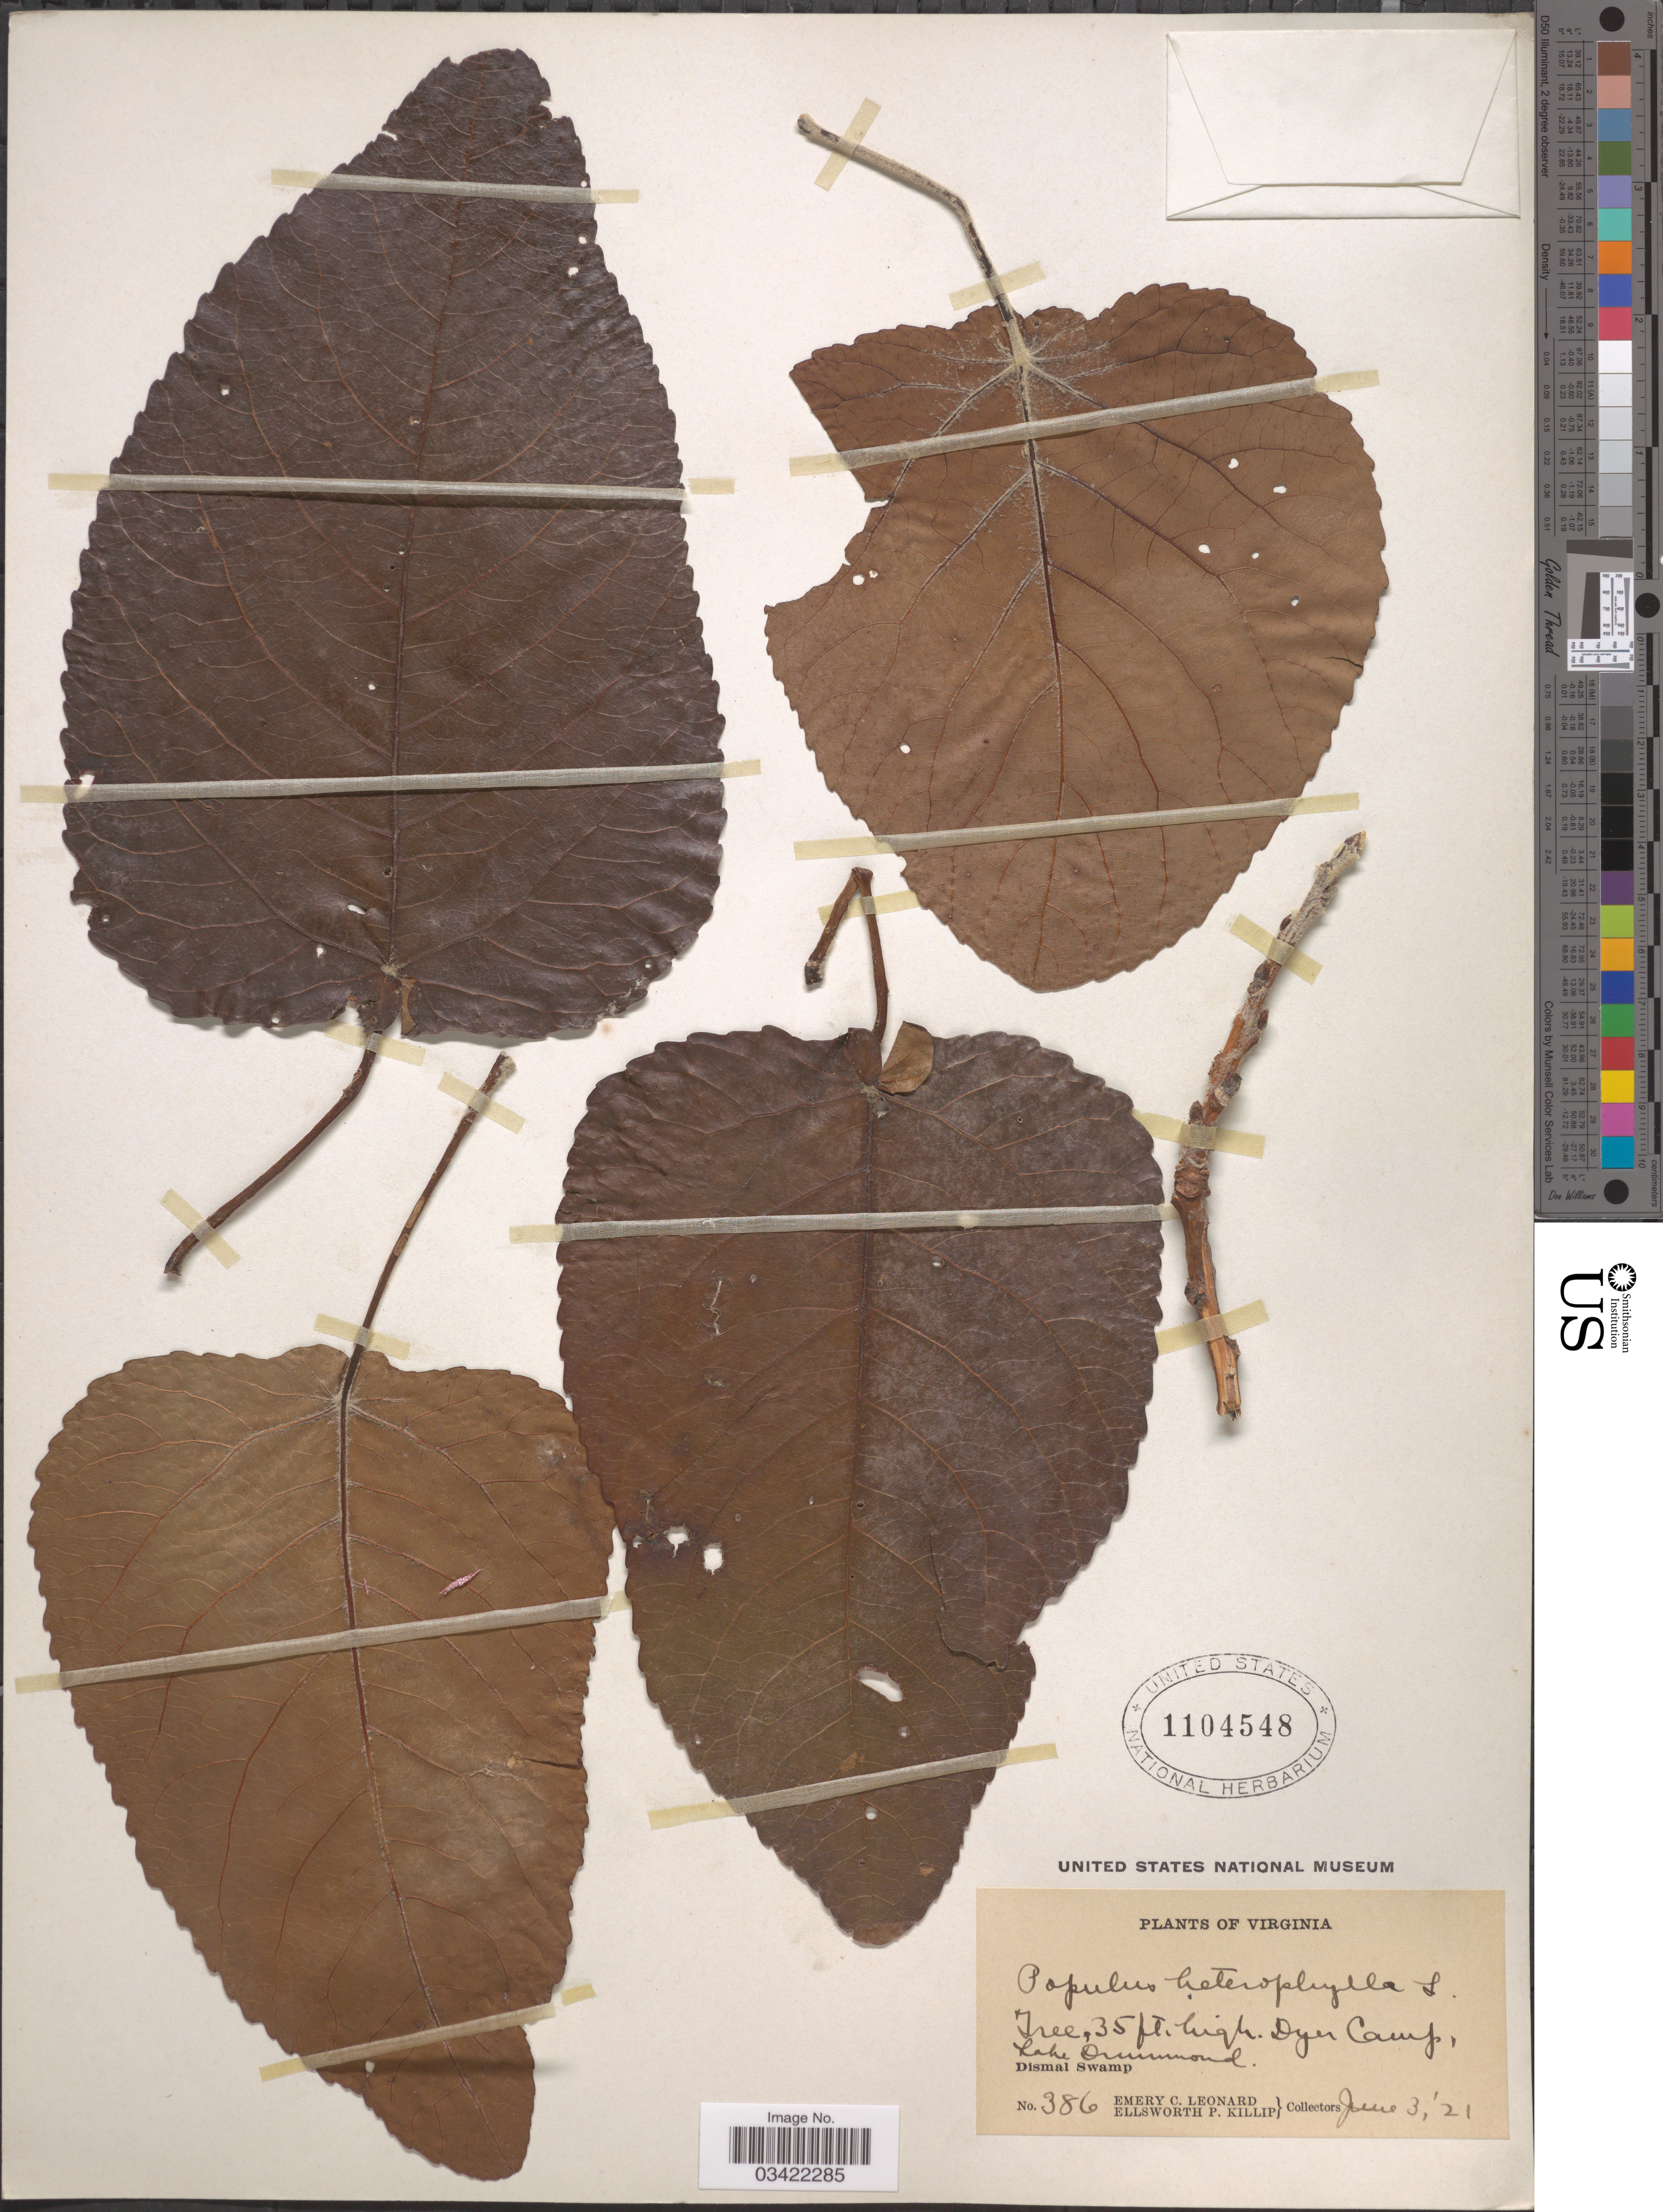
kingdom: Plantae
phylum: Tracheophyta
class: Magnoliopsida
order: Malpighiales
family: Salicaceae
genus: Populus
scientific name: Populus heterophylla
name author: L.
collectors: E. C. Leonard & E. P. Killip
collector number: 386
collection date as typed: Transcribed d/m/y: 3/6/21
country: United States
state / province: Virginia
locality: Dyer Camp, Lake Drummond, Dismal Swamp.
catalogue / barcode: US 1104548